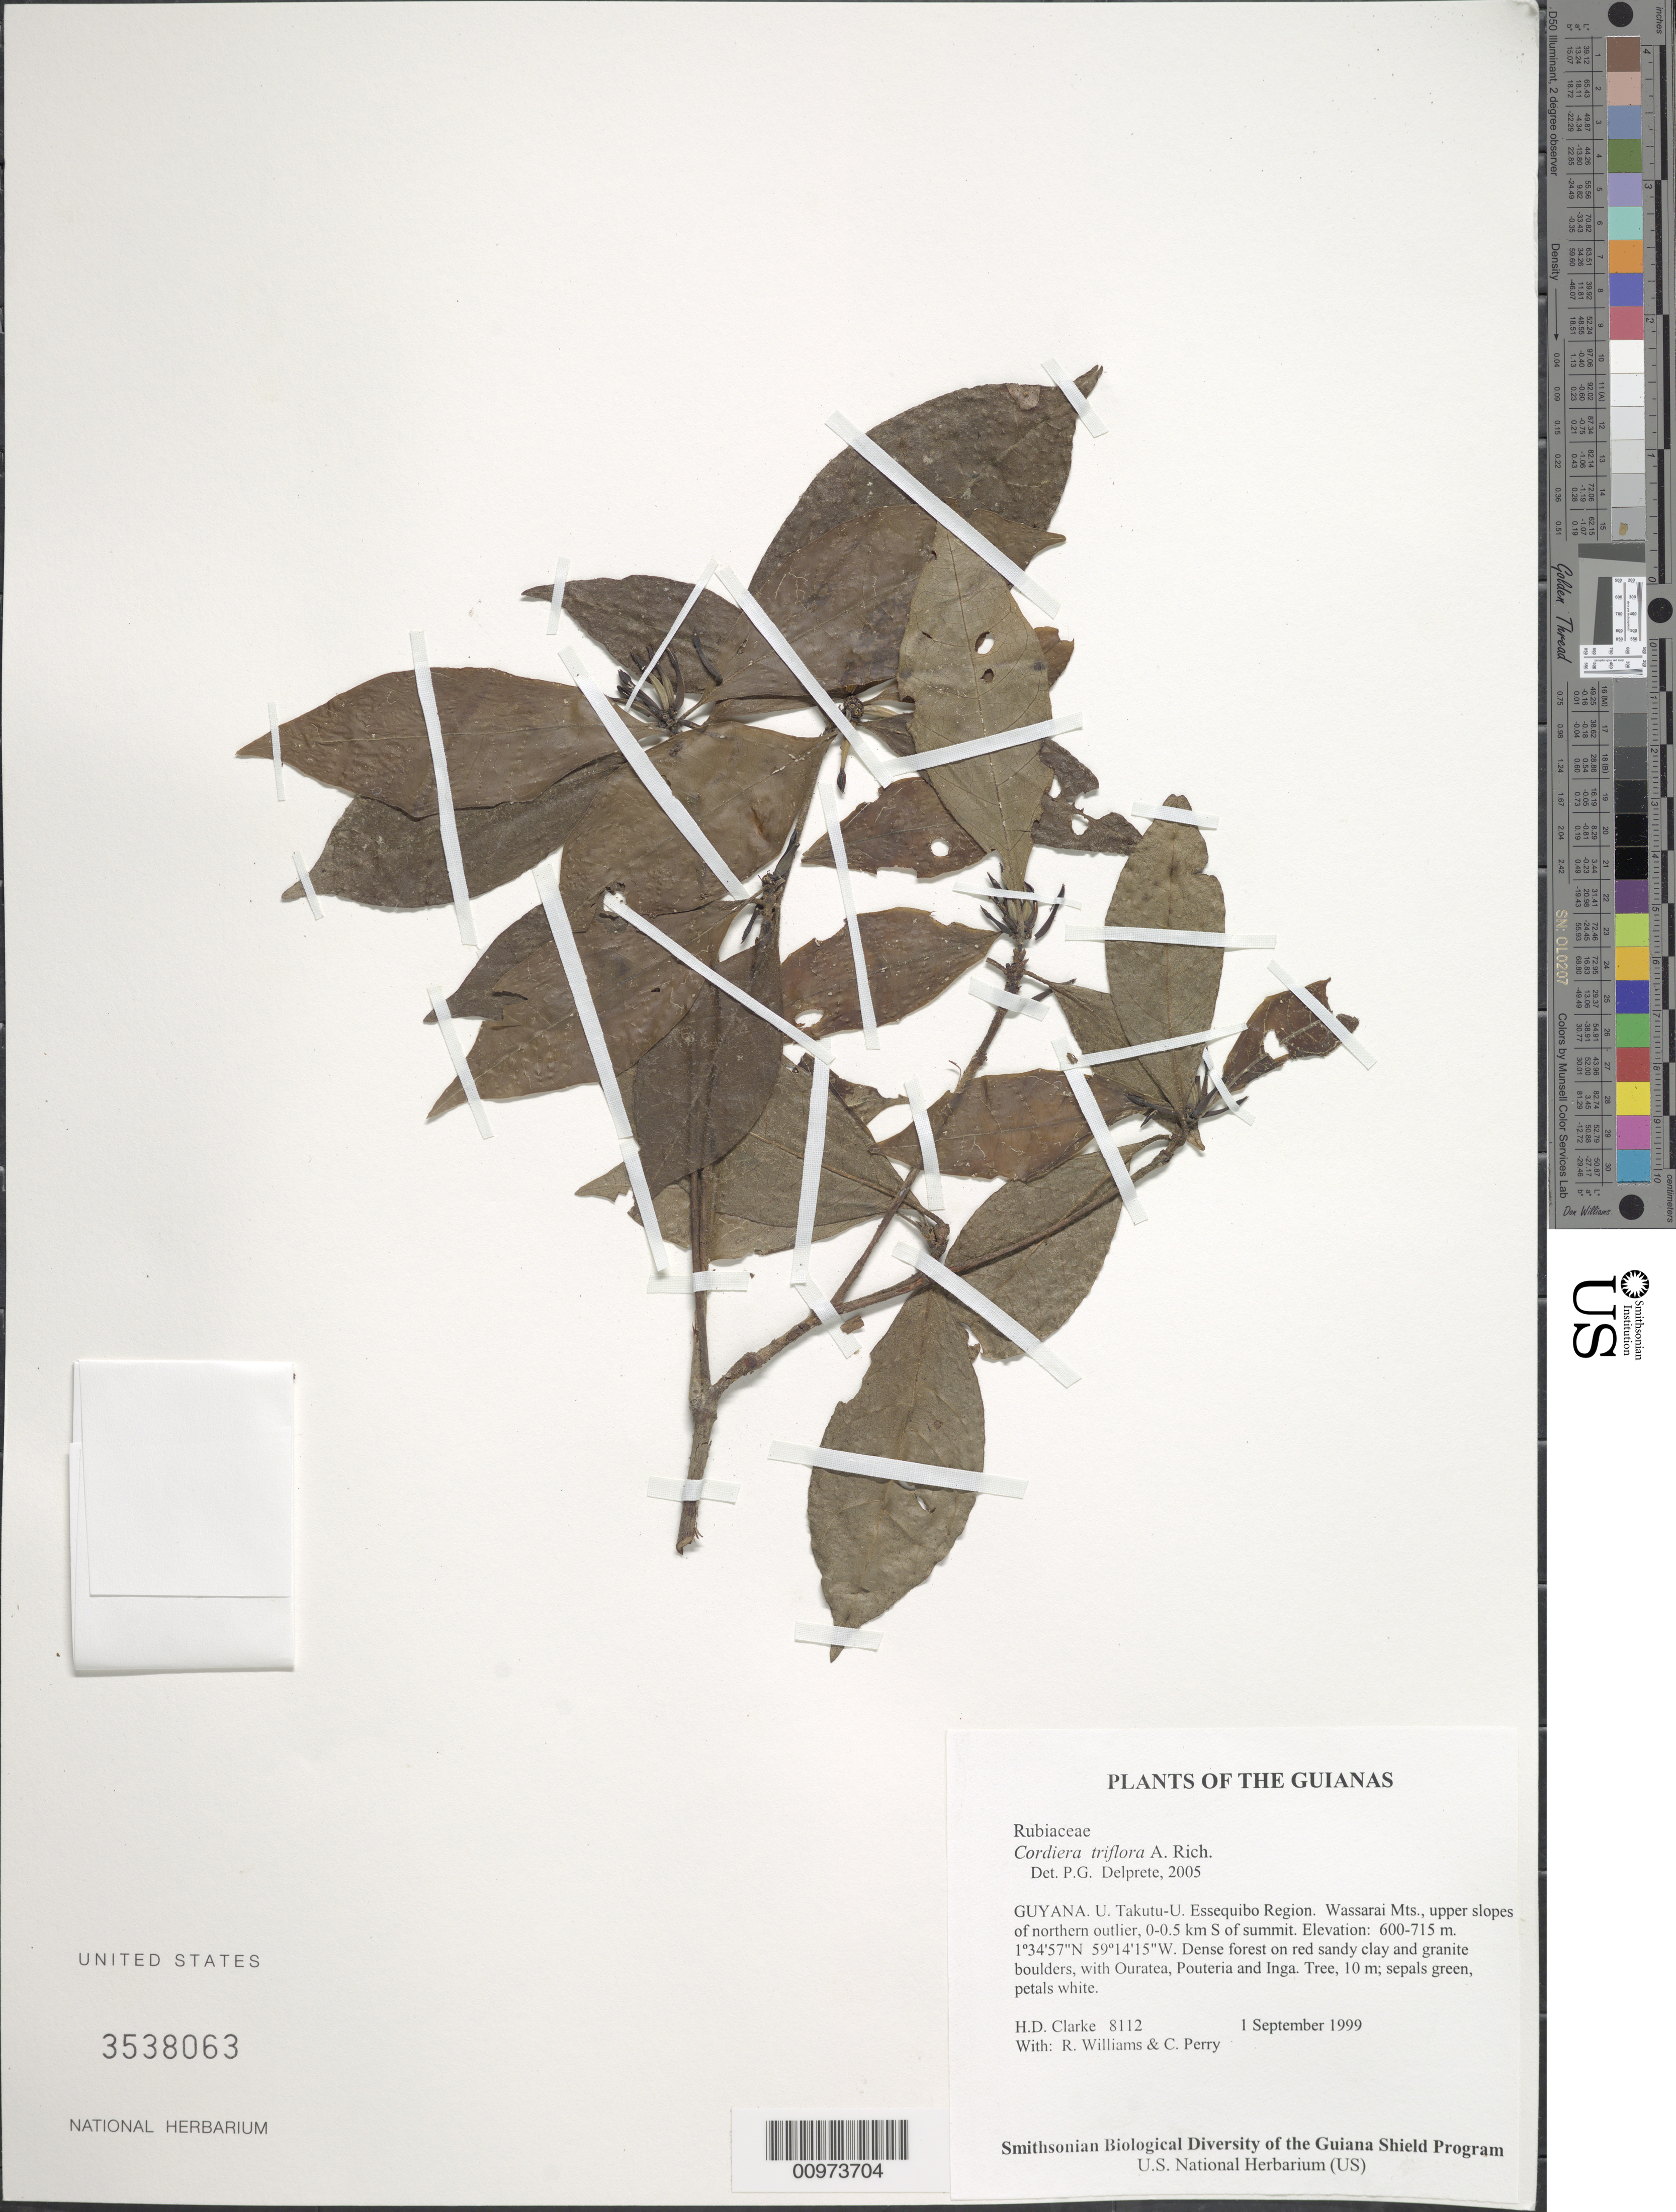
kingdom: Plantae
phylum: Tracheophyta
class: Magnoliopsida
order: Gentianales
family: Rubiaceae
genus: Cordiera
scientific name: Cordiera triflora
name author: A. Rich. ex DC.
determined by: Delprete, P. G., Herb. de Guyane Cay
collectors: H. D. Clarke, R. Williams & C. Perry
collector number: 8112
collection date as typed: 1 September 1999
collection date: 1999-09-01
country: Guyana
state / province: U. Takutu-U. Essequibo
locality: Wassarai Mts., upper slopes of northern outlier, 0-0.5 km S of summit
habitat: Dense forest on red sandy clay and granite boulders, with Ouratea, Pouteria and Inga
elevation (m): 600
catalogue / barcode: US 3538063